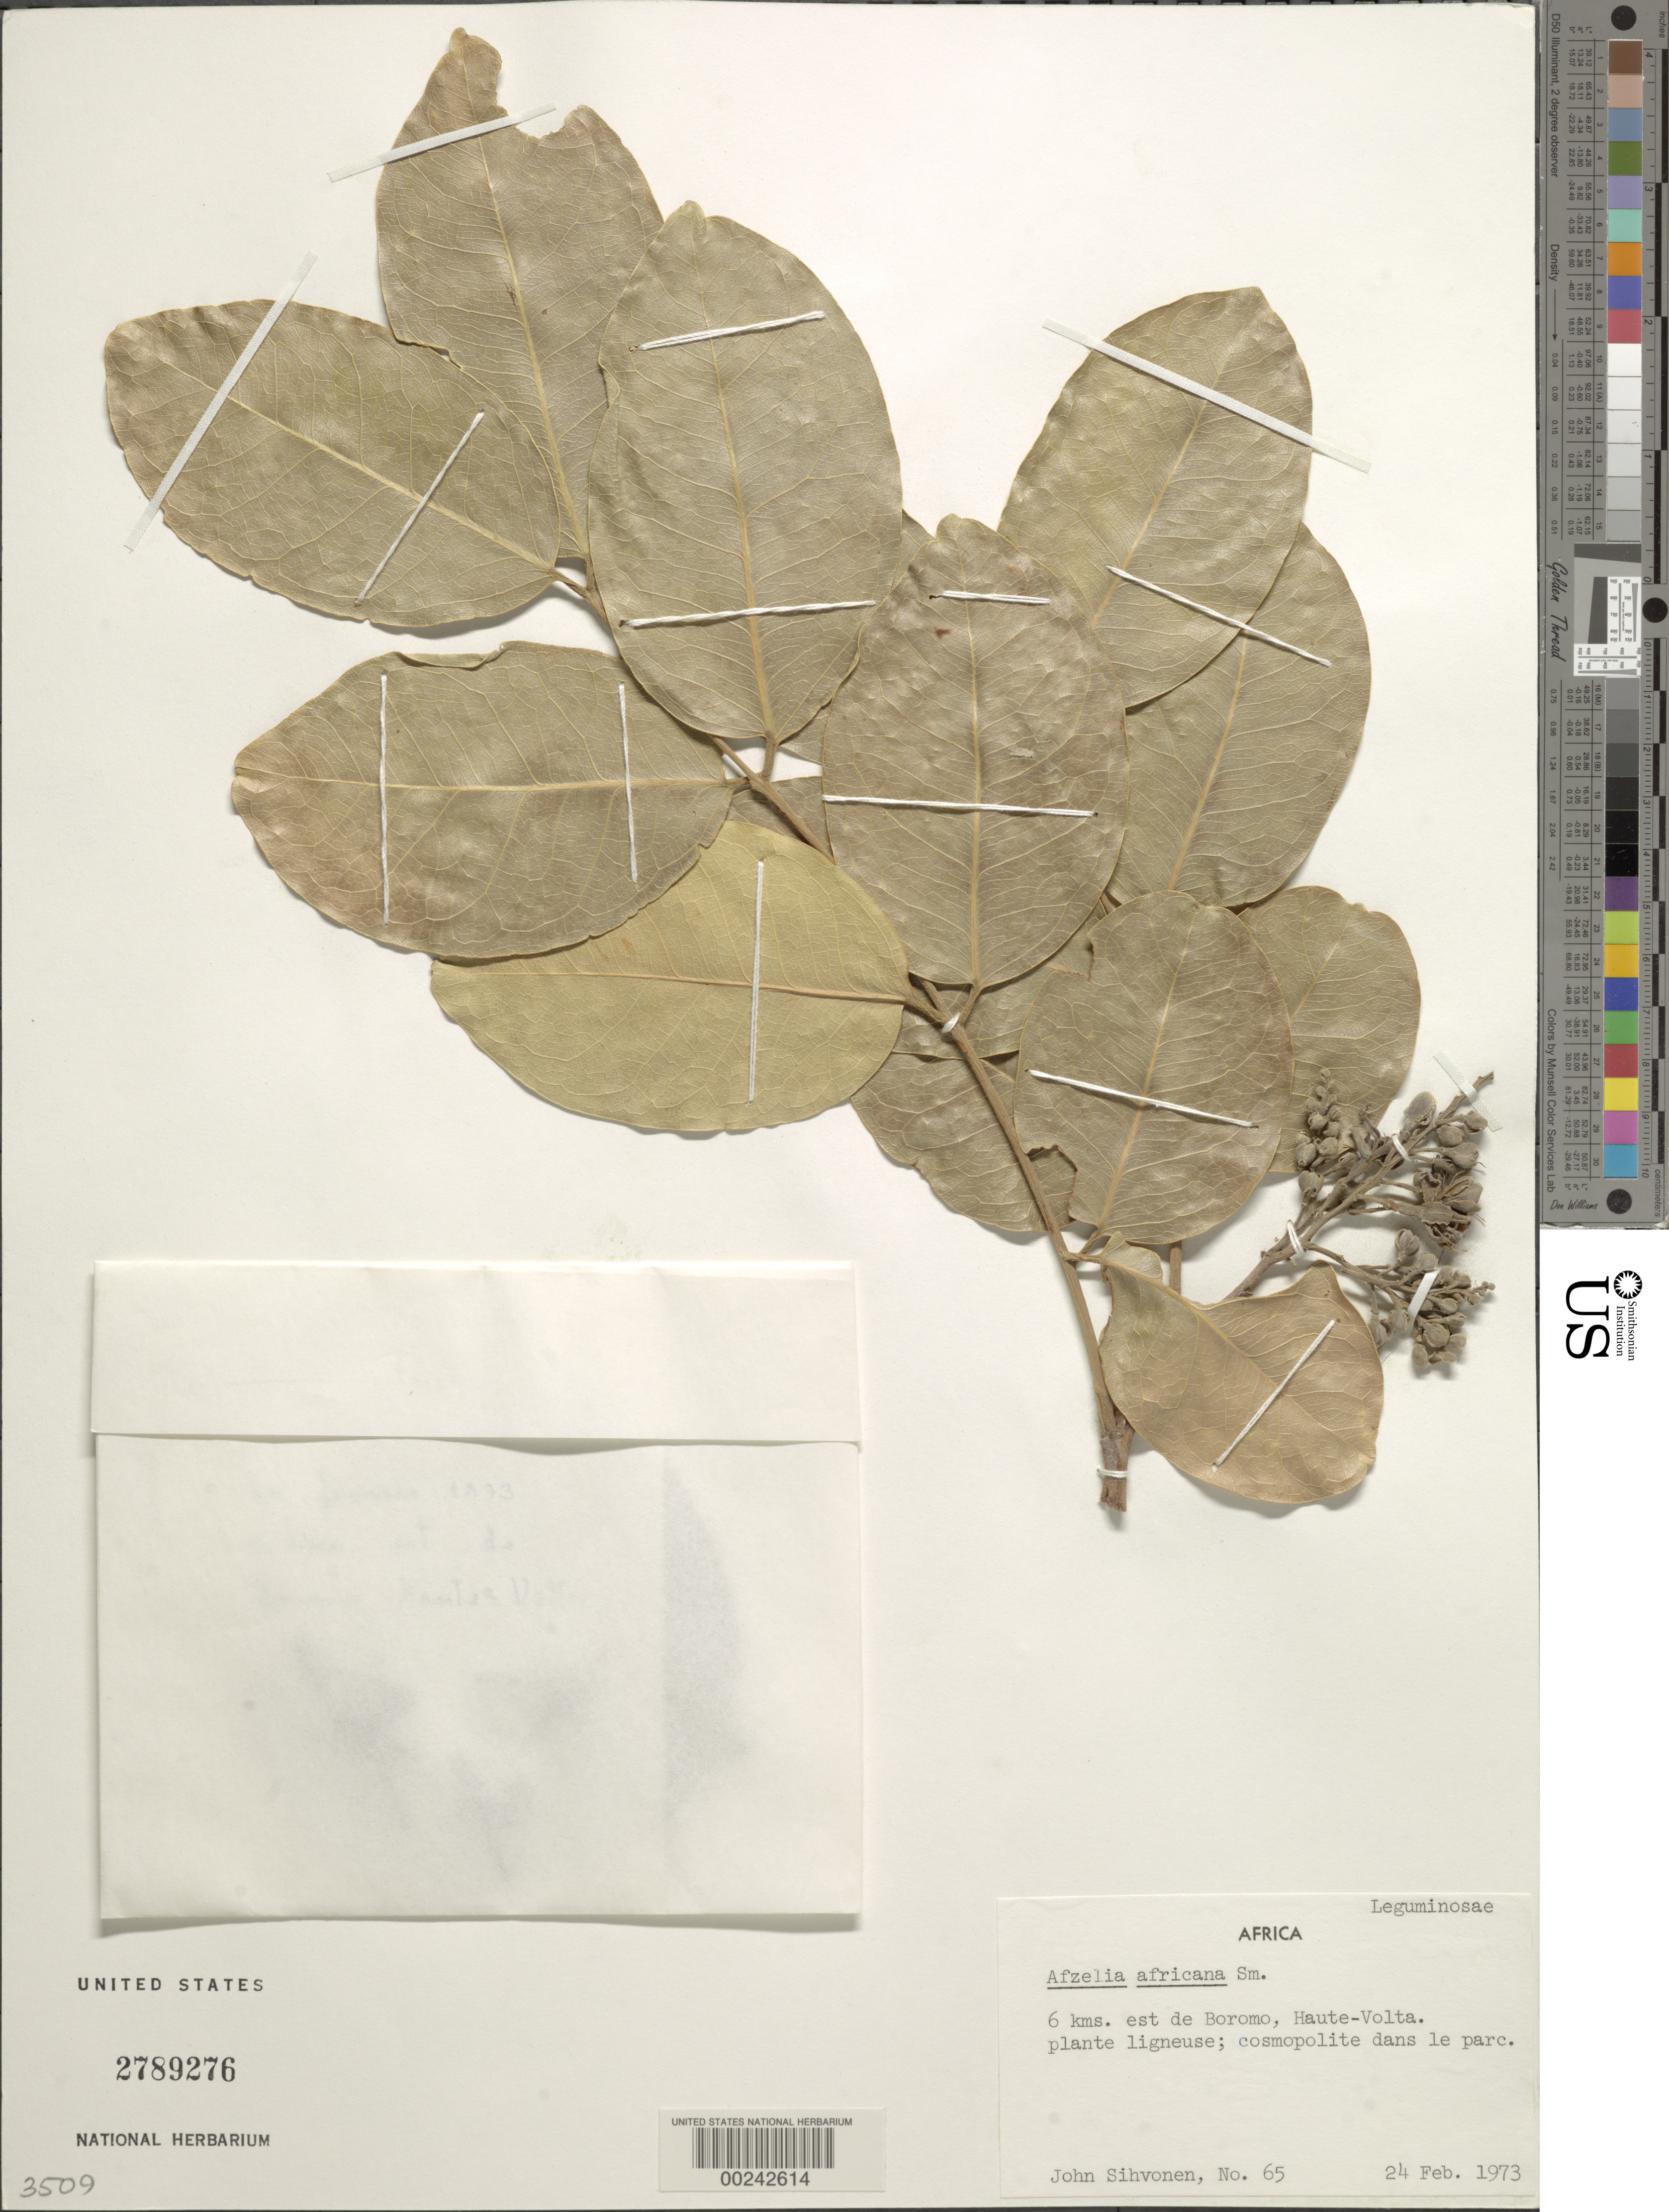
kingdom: Plantae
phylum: Tracheophyta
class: Magnoliopsida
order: Fabales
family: Fabaceae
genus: Afzelia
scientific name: Afzelia africana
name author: Sm. ex Pers.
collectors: J. Sihvonen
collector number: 65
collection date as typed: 24 Feb 1973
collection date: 1973-02-24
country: Burkina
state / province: Boucle du Mouhoun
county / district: Mouhoun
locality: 6 km E of Boromo, in the park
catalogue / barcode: US 2789276